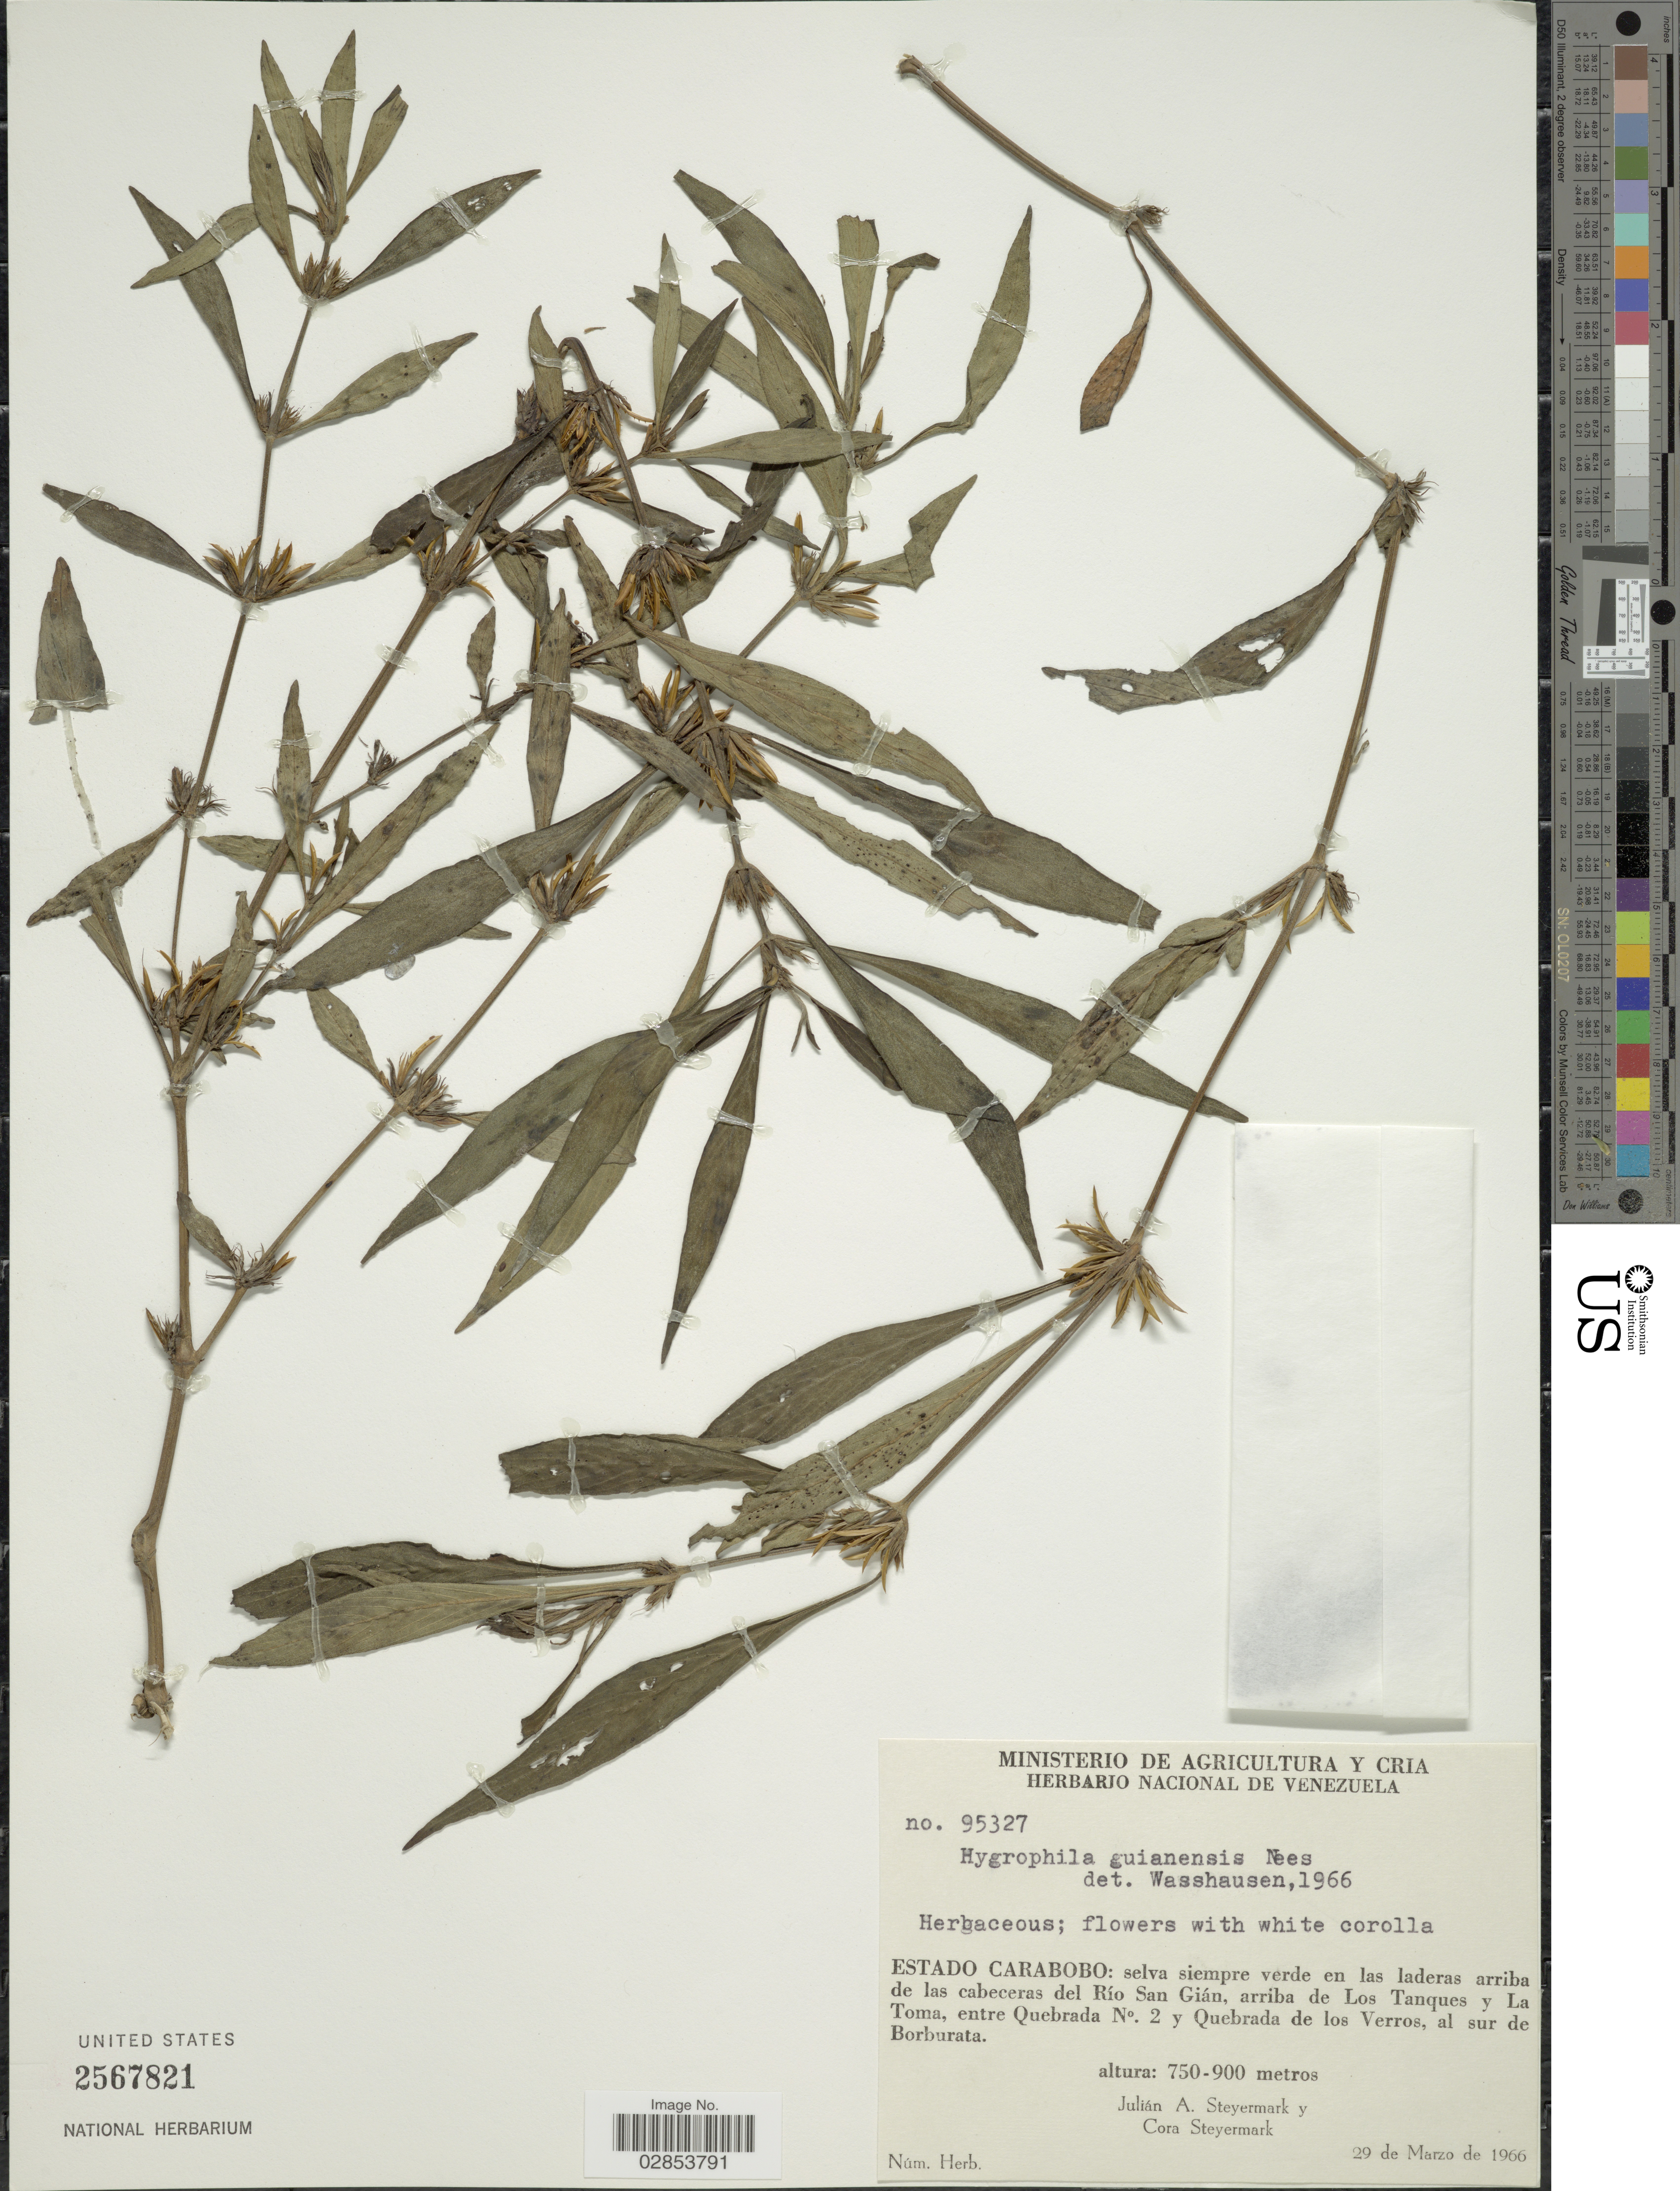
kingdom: Plantae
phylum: Tracheophyta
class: Magnoliopsida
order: Lamiales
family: Acanthaceae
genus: Hygrophila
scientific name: Hygrophila costata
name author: Nees & T. Nees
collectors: J. Steyermark & C. Steyermark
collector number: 95327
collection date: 1966-03-29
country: Venezuela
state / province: Carabobo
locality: Selva siempre verde en las laderas arriba de la cabeceras del Río San Gián, arriba de Los Tanques y La Toma, entre Quebrada Nº. 2 y Quebrada de los Verros, al sur de Borburata.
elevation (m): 750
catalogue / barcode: US 2567821